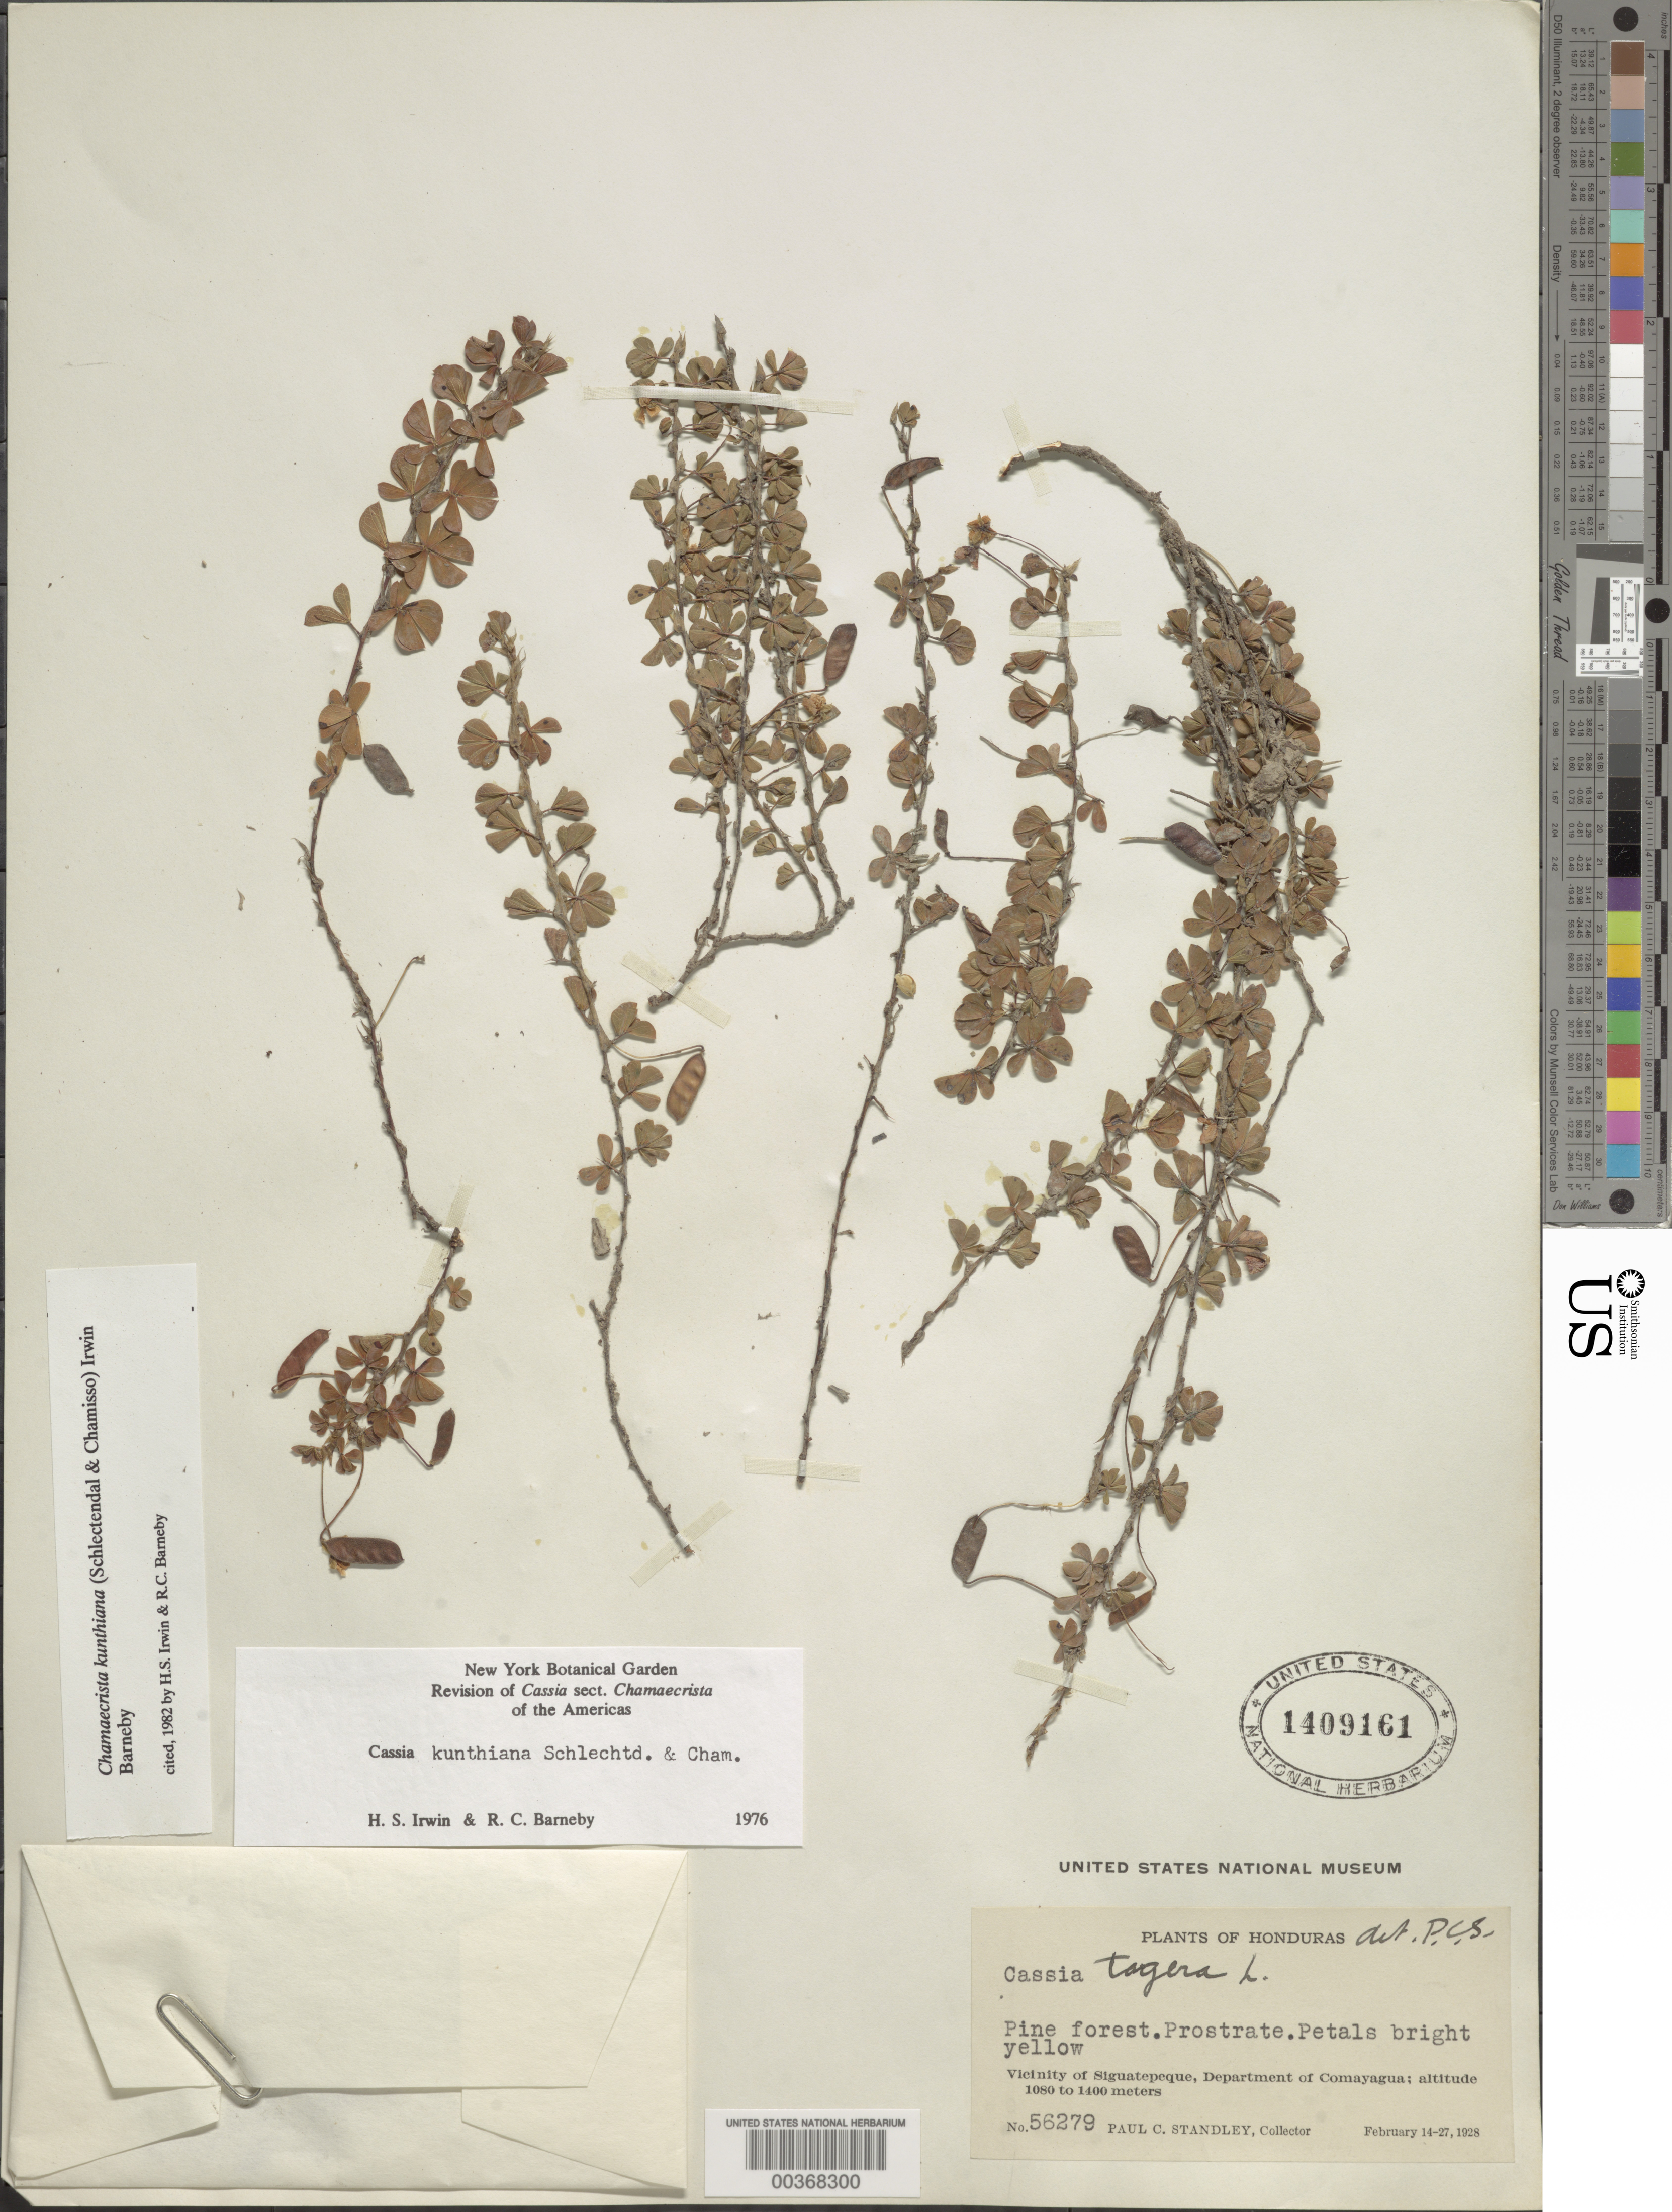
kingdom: Plantae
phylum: Tracheophyta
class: Magnoliopsida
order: Fabales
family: Fabaceae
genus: Chamaecrista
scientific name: Chamaecrista kunthiana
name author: (Schltdl. & Cham.) H.S. Irwin & Barneby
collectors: P. C. Standley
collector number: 56279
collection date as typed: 14 Feb 1928 to 27 Feb 1928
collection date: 1928-02-14/1928-02-27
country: Honduras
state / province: Comayagua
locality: Vicinity of Siguatepeque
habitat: Pine forest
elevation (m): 1080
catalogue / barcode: US 1409161